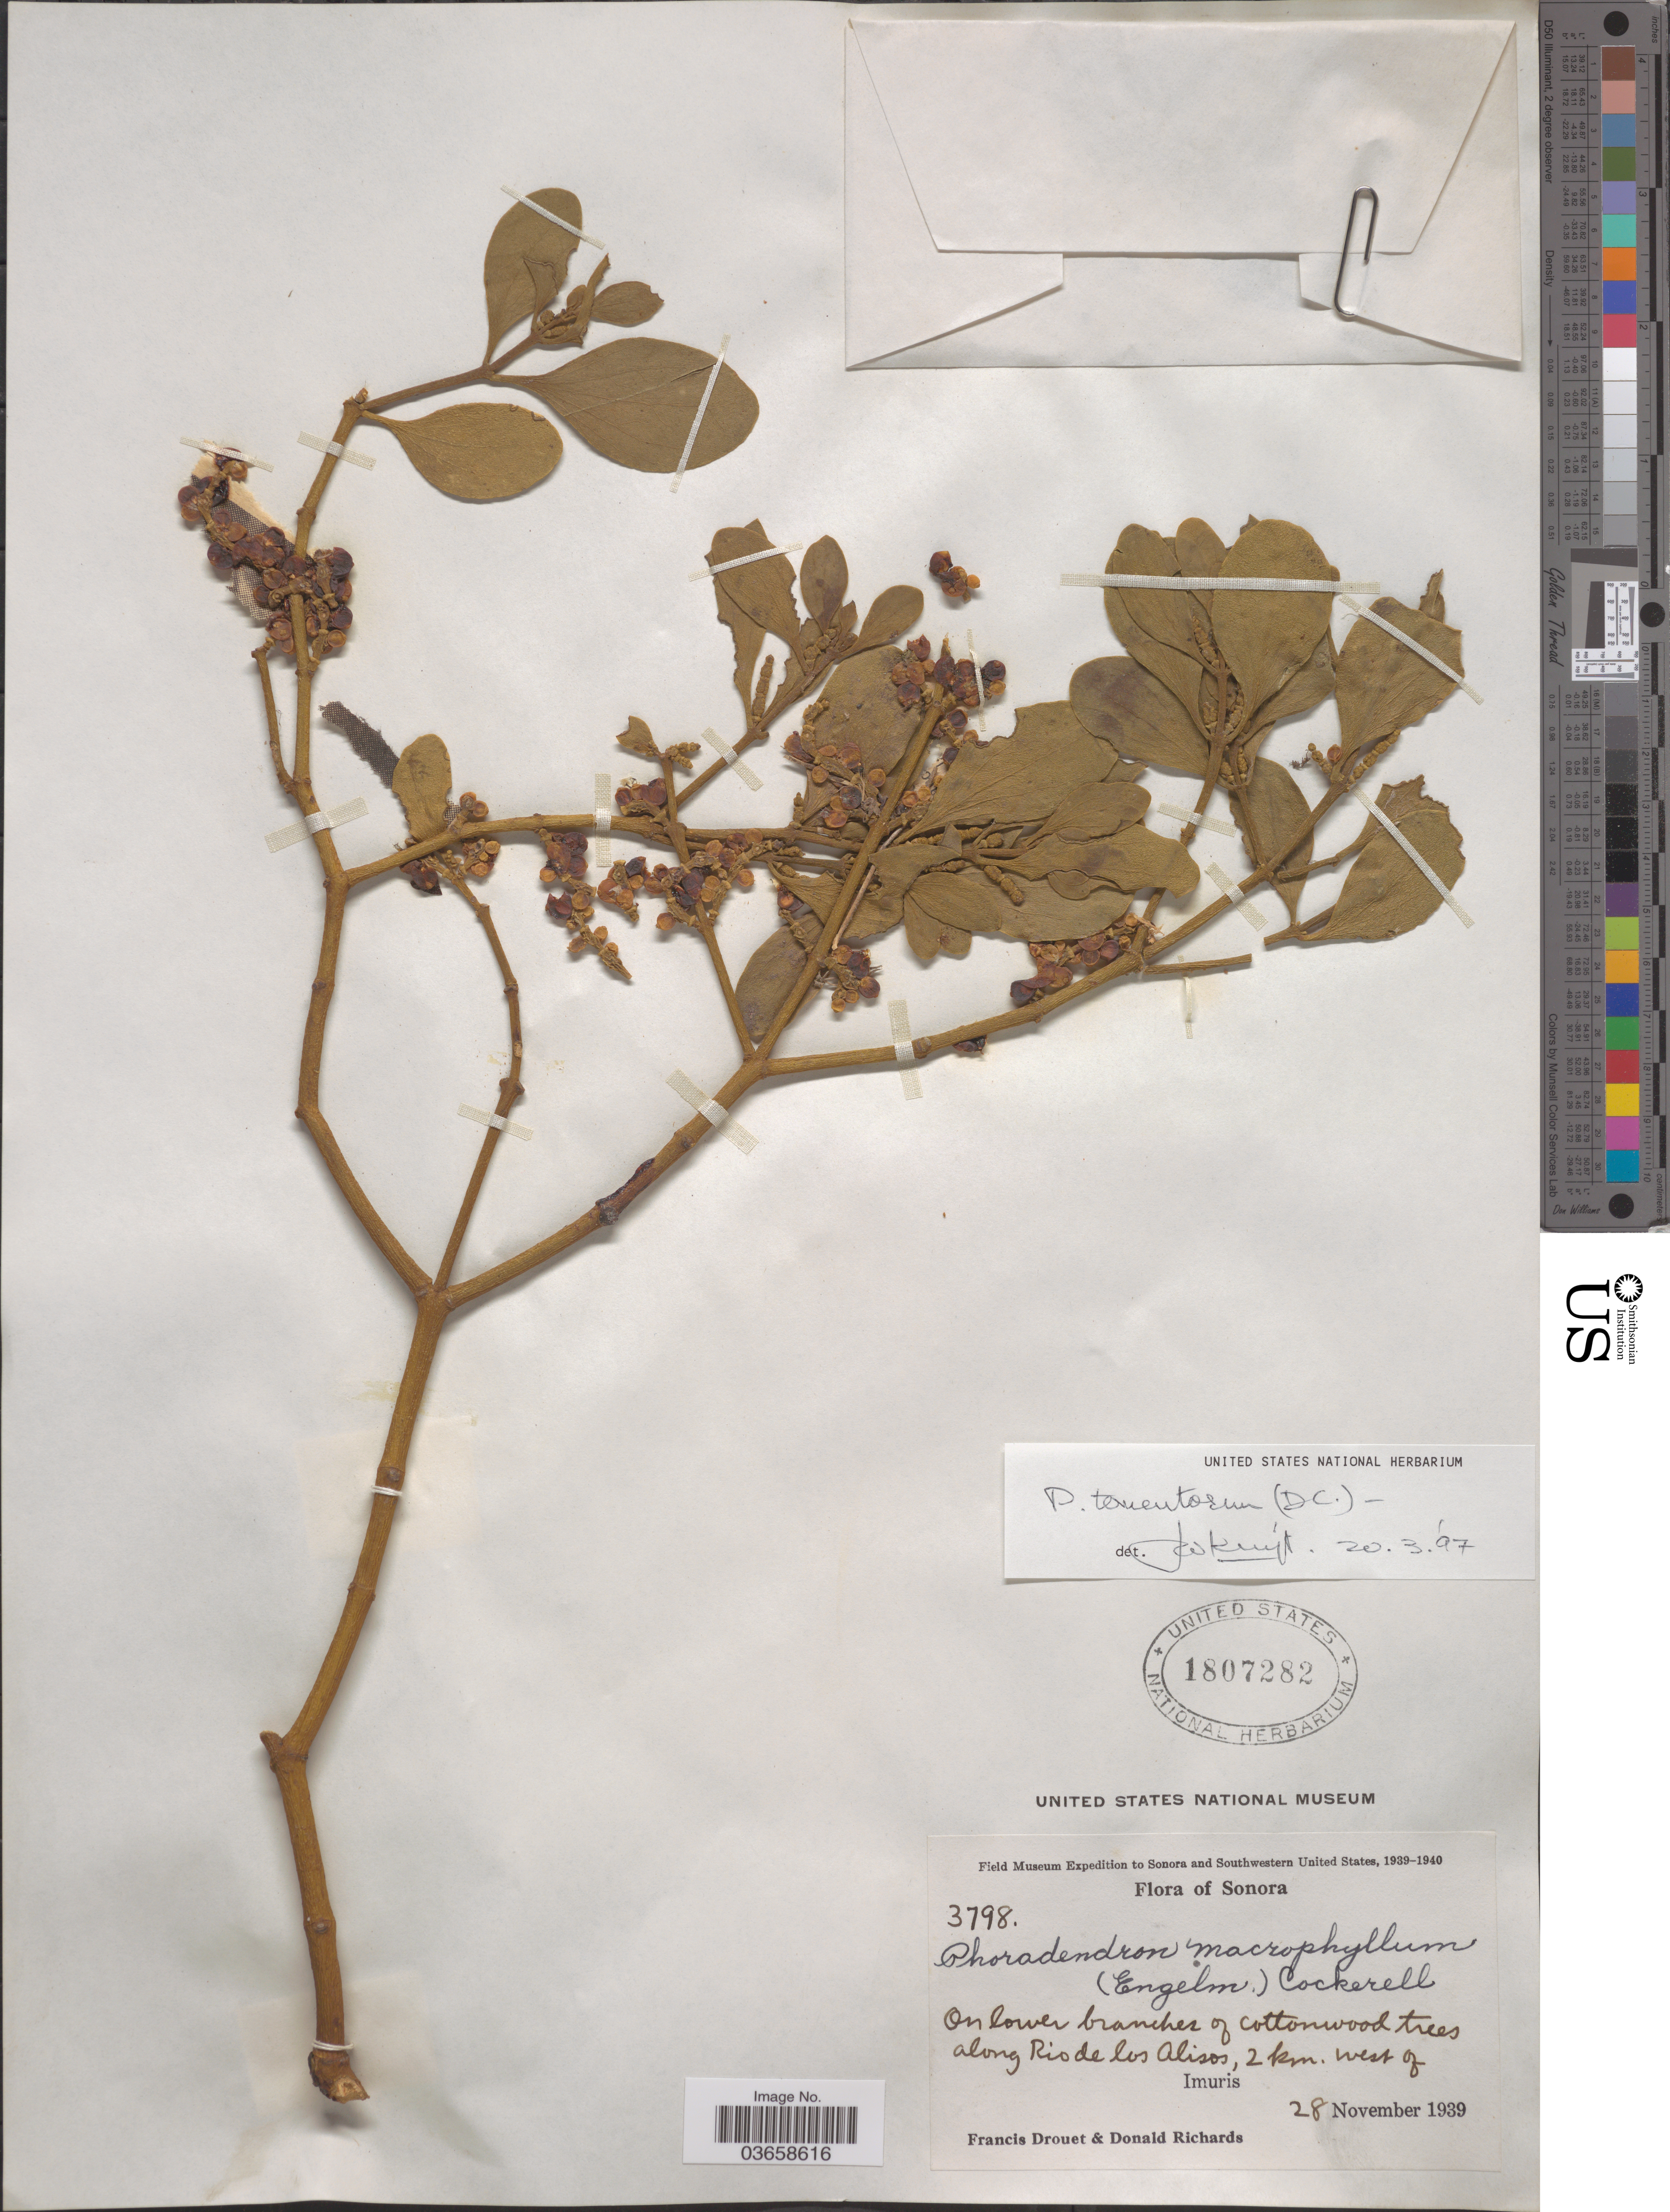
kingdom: Plantae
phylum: Tracheophyta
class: Magnoliopsida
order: Santalales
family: Viscaceae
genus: Phoradendron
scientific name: Phoradendron tomentosum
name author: DC.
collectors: F. E. Drouet & D. Richards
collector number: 3798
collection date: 1939-11-28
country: Mexico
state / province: Sonora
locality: Along Rio de los Alisos, 2 km. west of Imuris.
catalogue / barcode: US 1807282